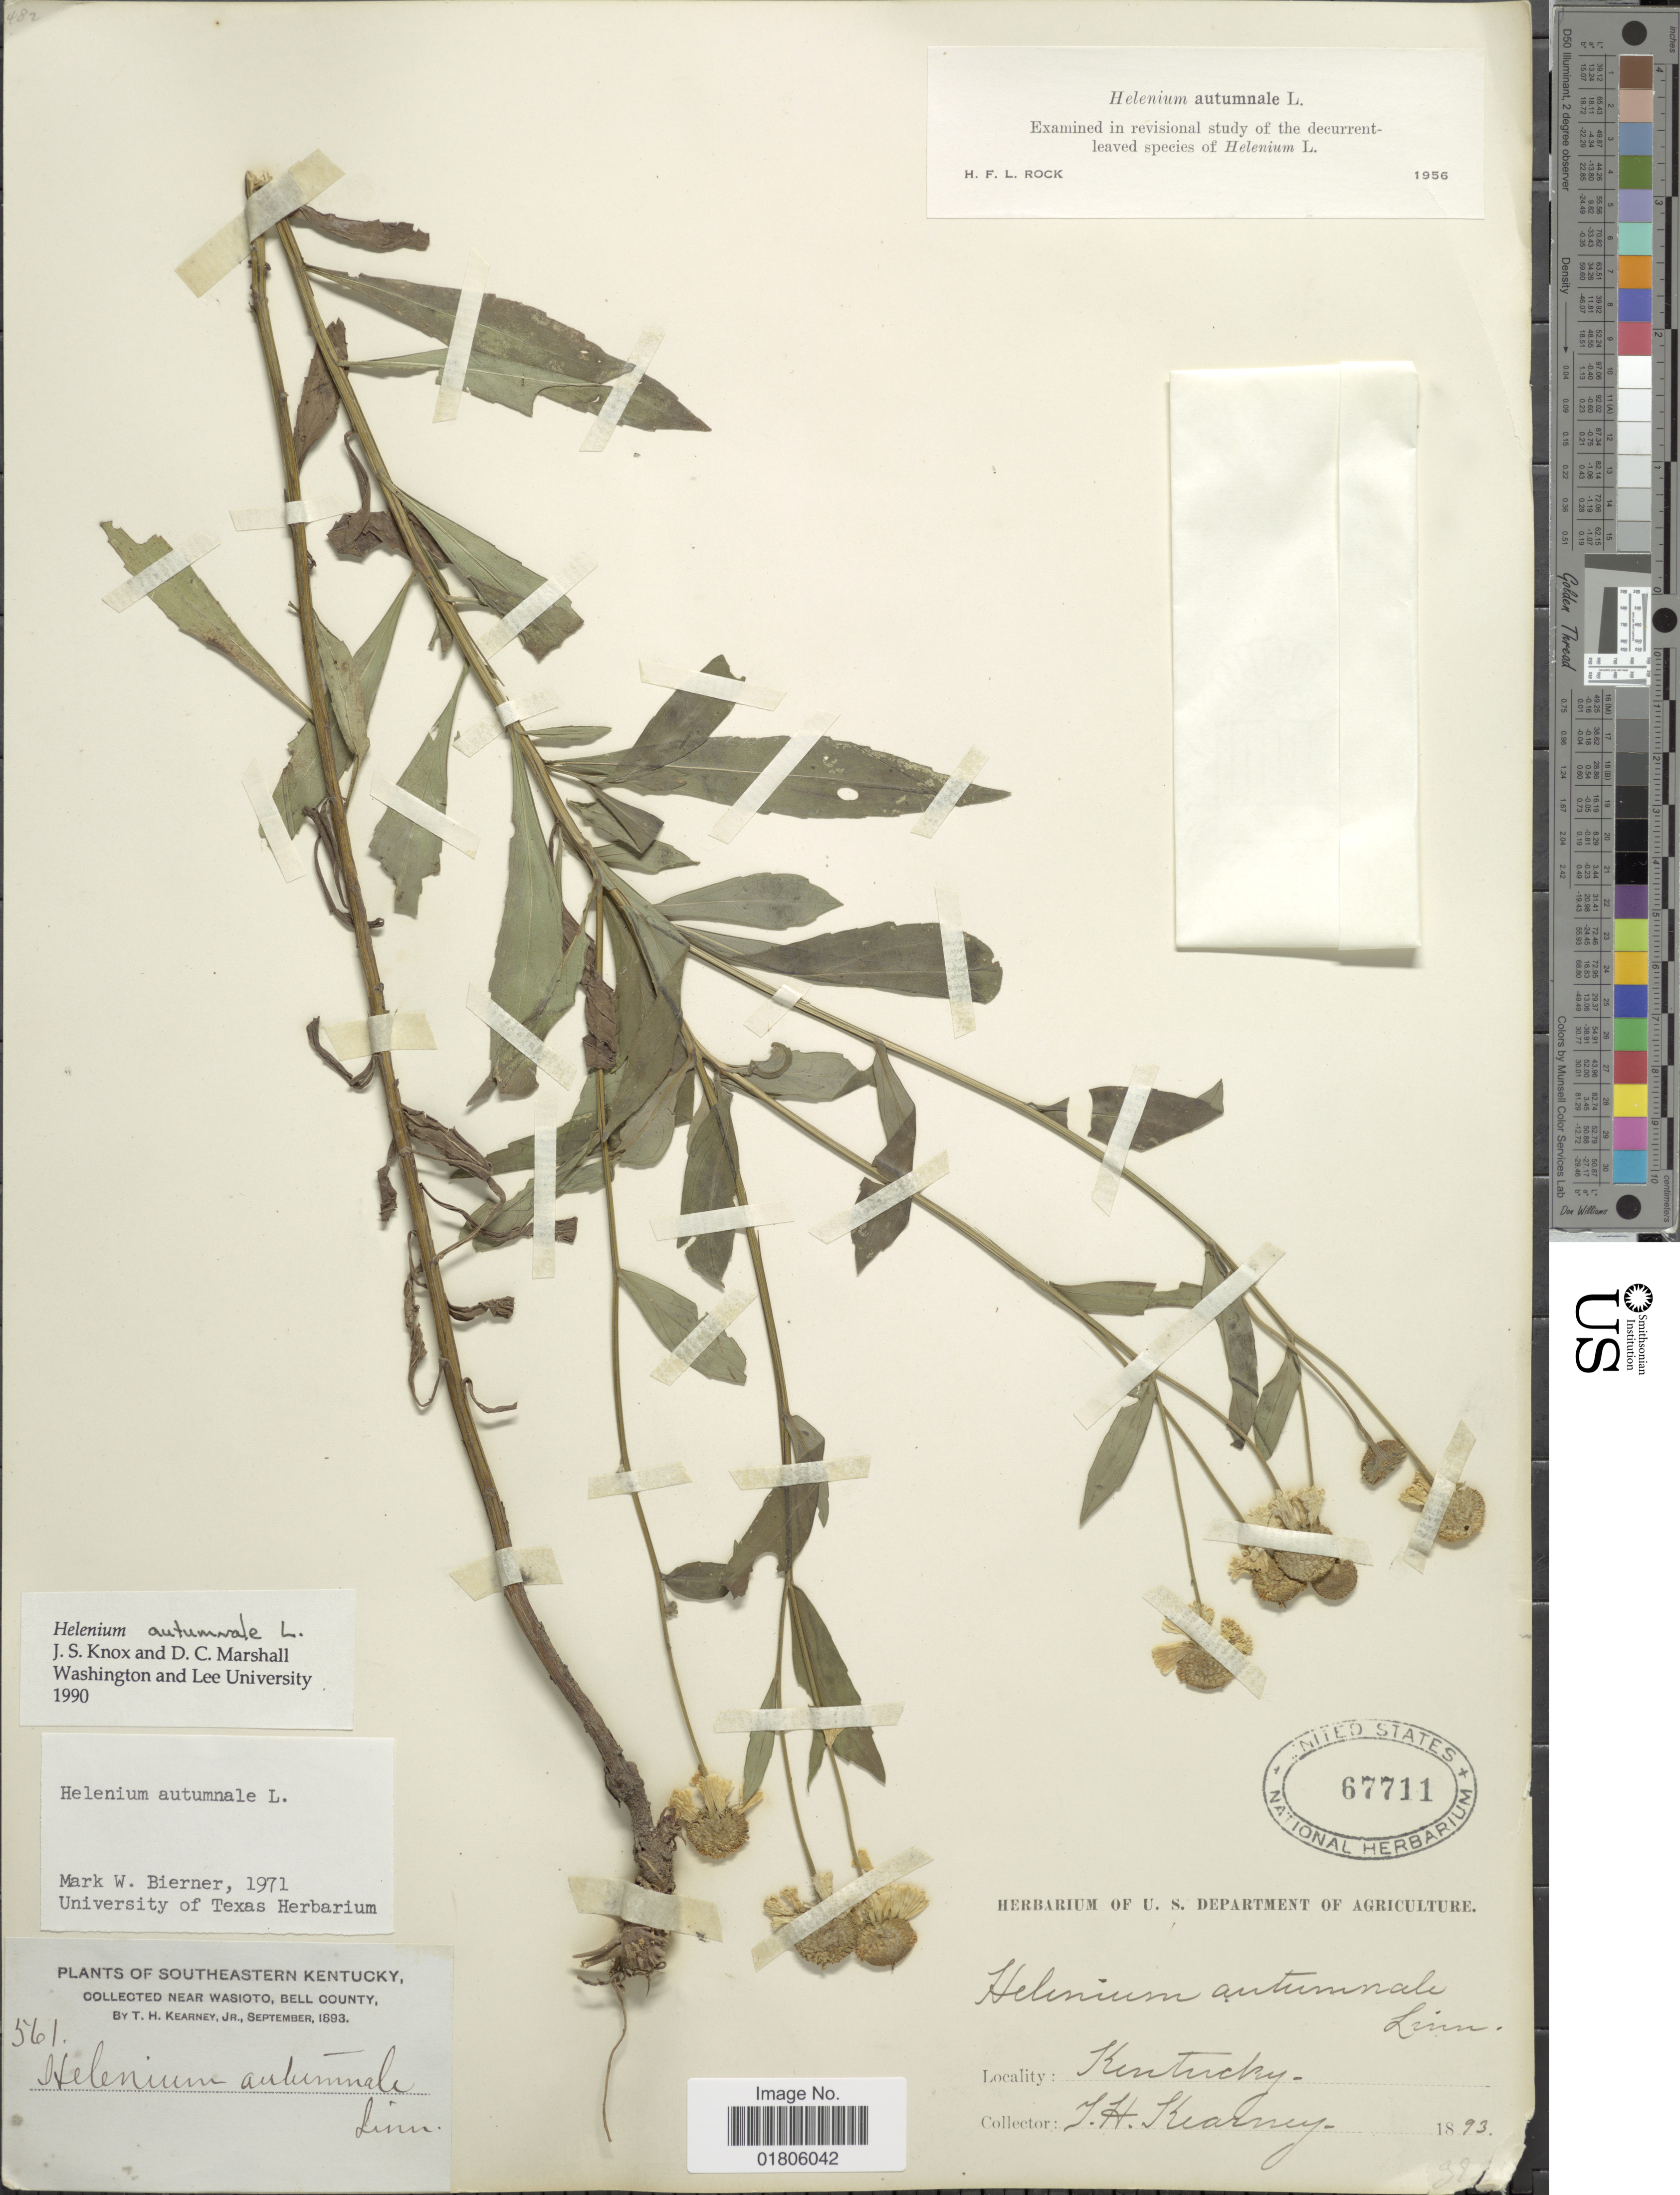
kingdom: Plantae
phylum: Tracheophyta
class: Magnoliopsida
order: Asterales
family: Asteraceae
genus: Helenium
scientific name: Helenium autumnale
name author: L.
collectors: T. H. Kearney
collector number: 561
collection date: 1893-09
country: United States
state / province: Kentucky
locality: Southeastern Kentucky. Wasioto, Bell County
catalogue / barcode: US 67711